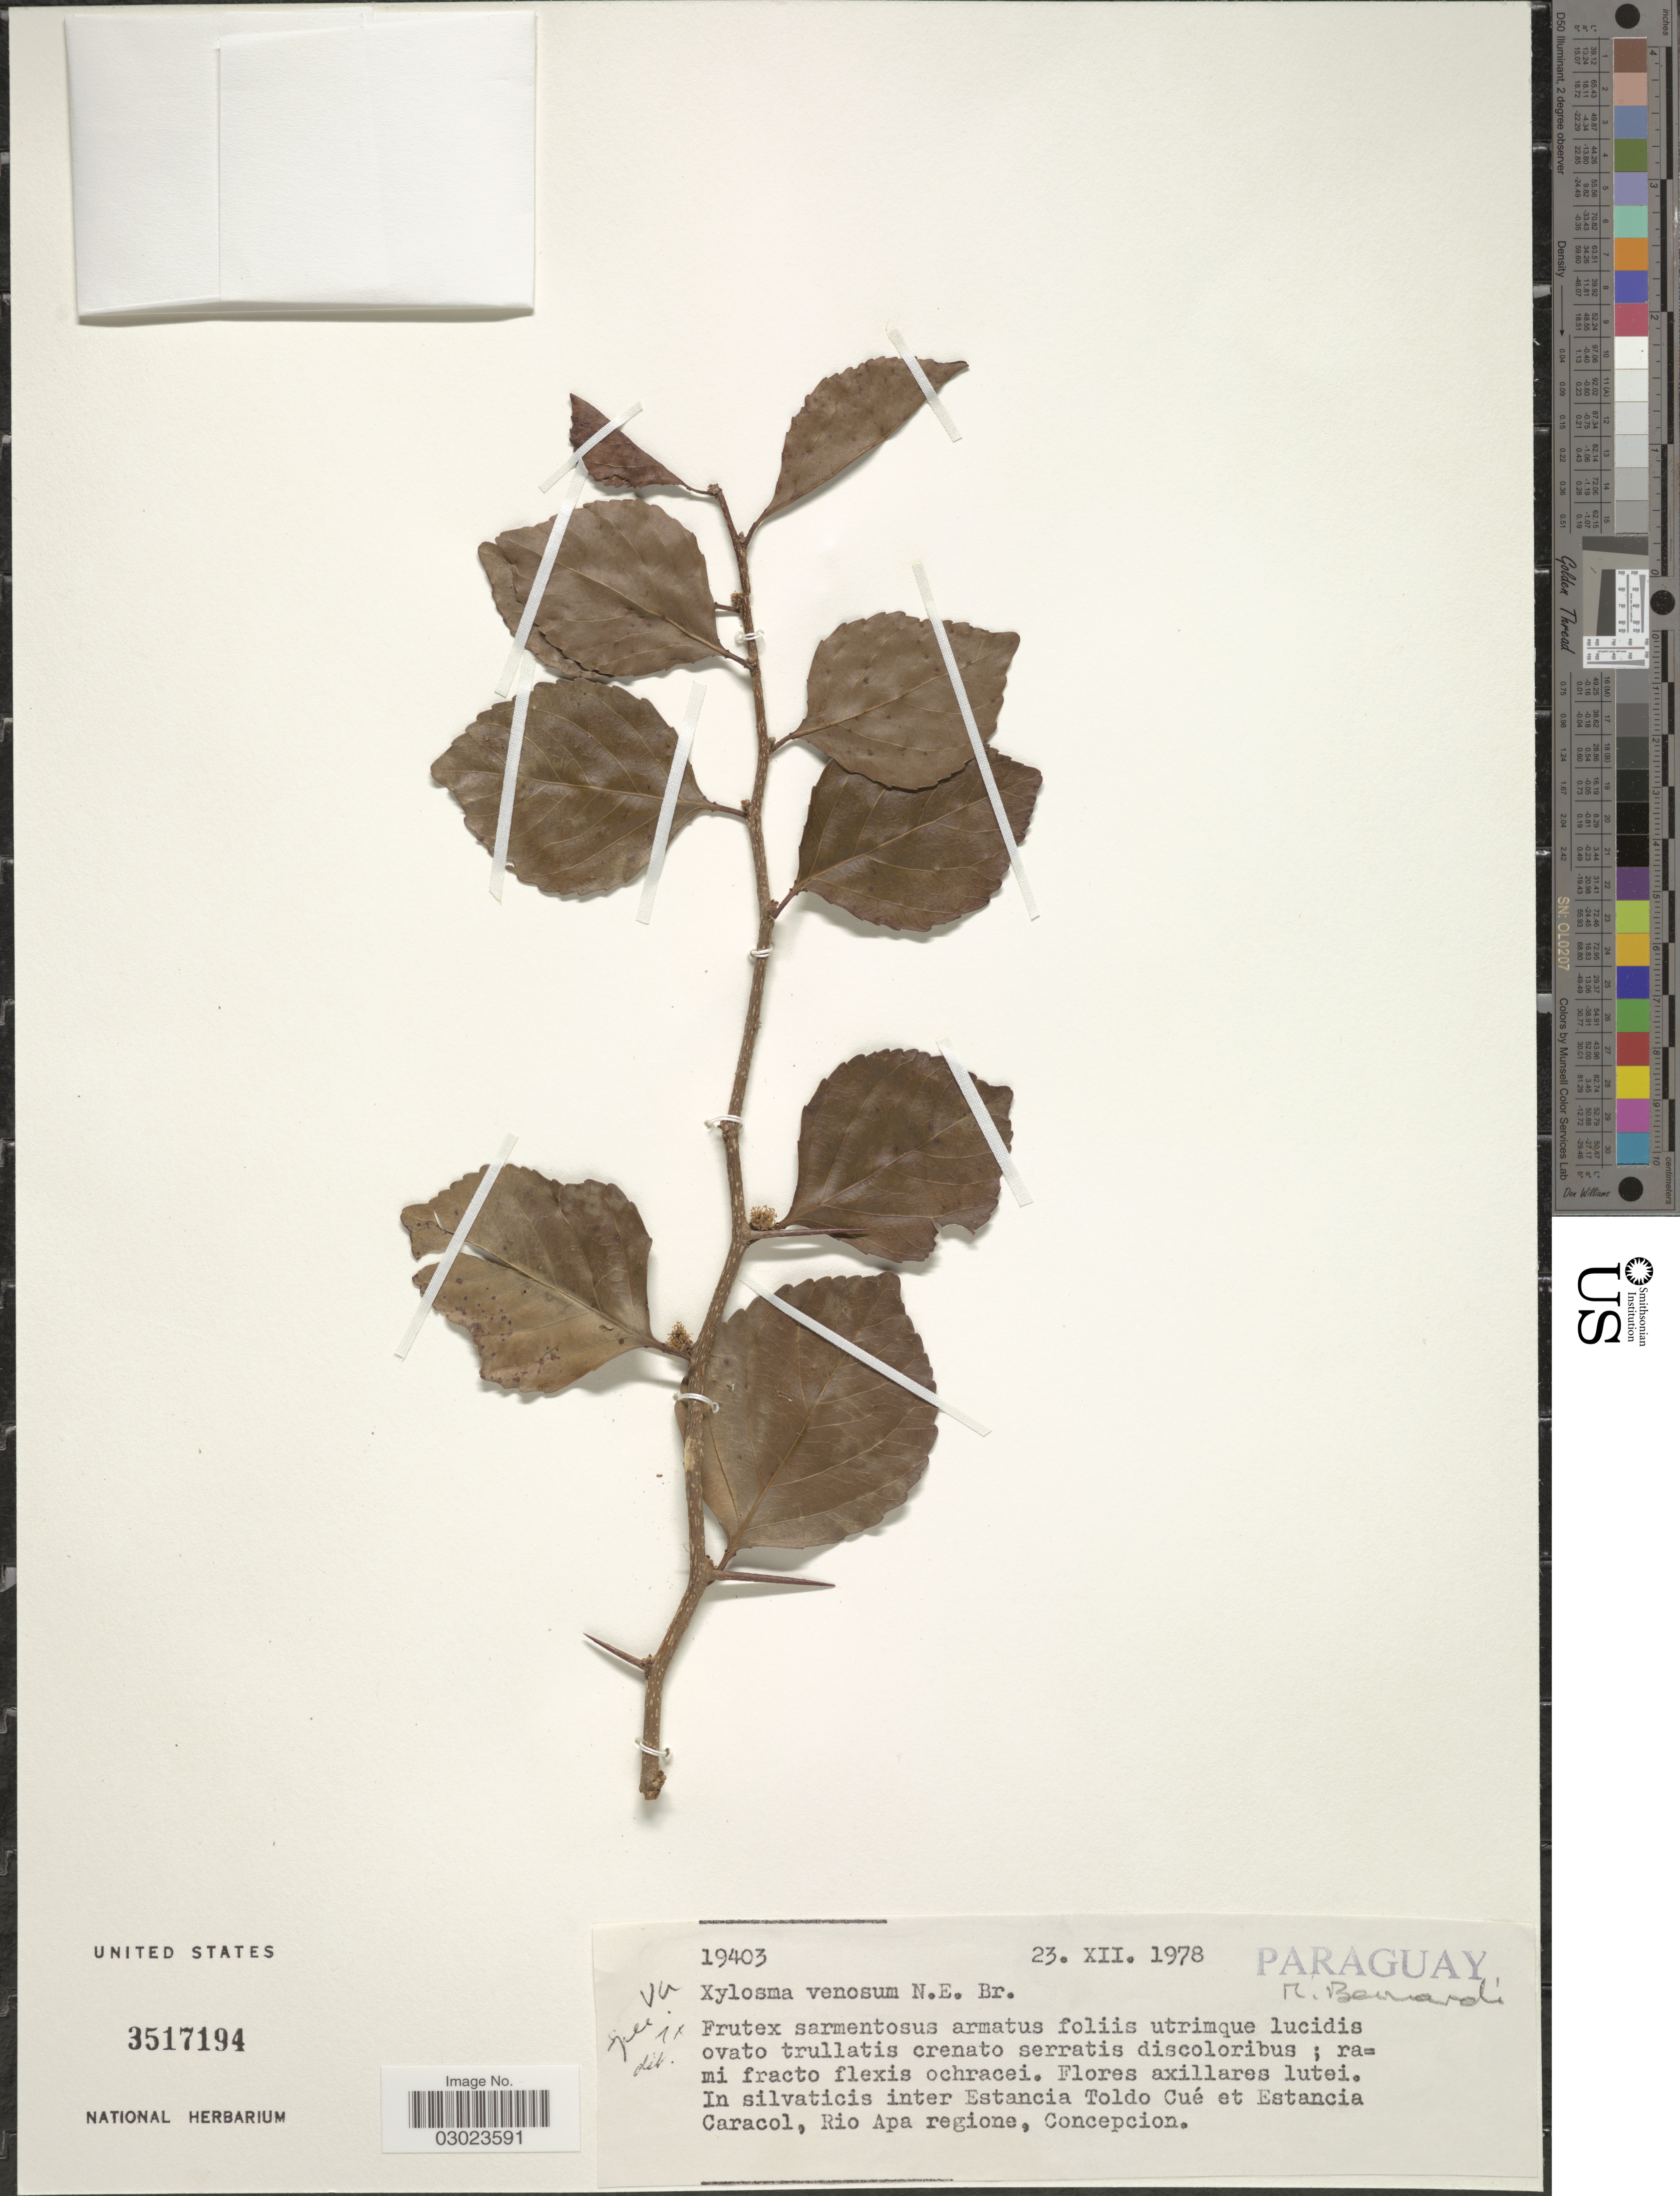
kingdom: Plantae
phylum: Tracheophyta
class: Magnoliopsida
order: Malpighiales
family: Salicaceae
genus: Xylosma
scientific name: Xylosma venosa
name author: N.E. Br.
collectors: M. Bernardi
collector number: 19403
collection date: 1978-12-23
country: Paraguay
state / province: Concepcion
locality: In silvaticis inter Estancia Toldo Cué et Estancia Caracol, Rio Apa regione, Concepcion.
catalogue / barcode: US 3517194